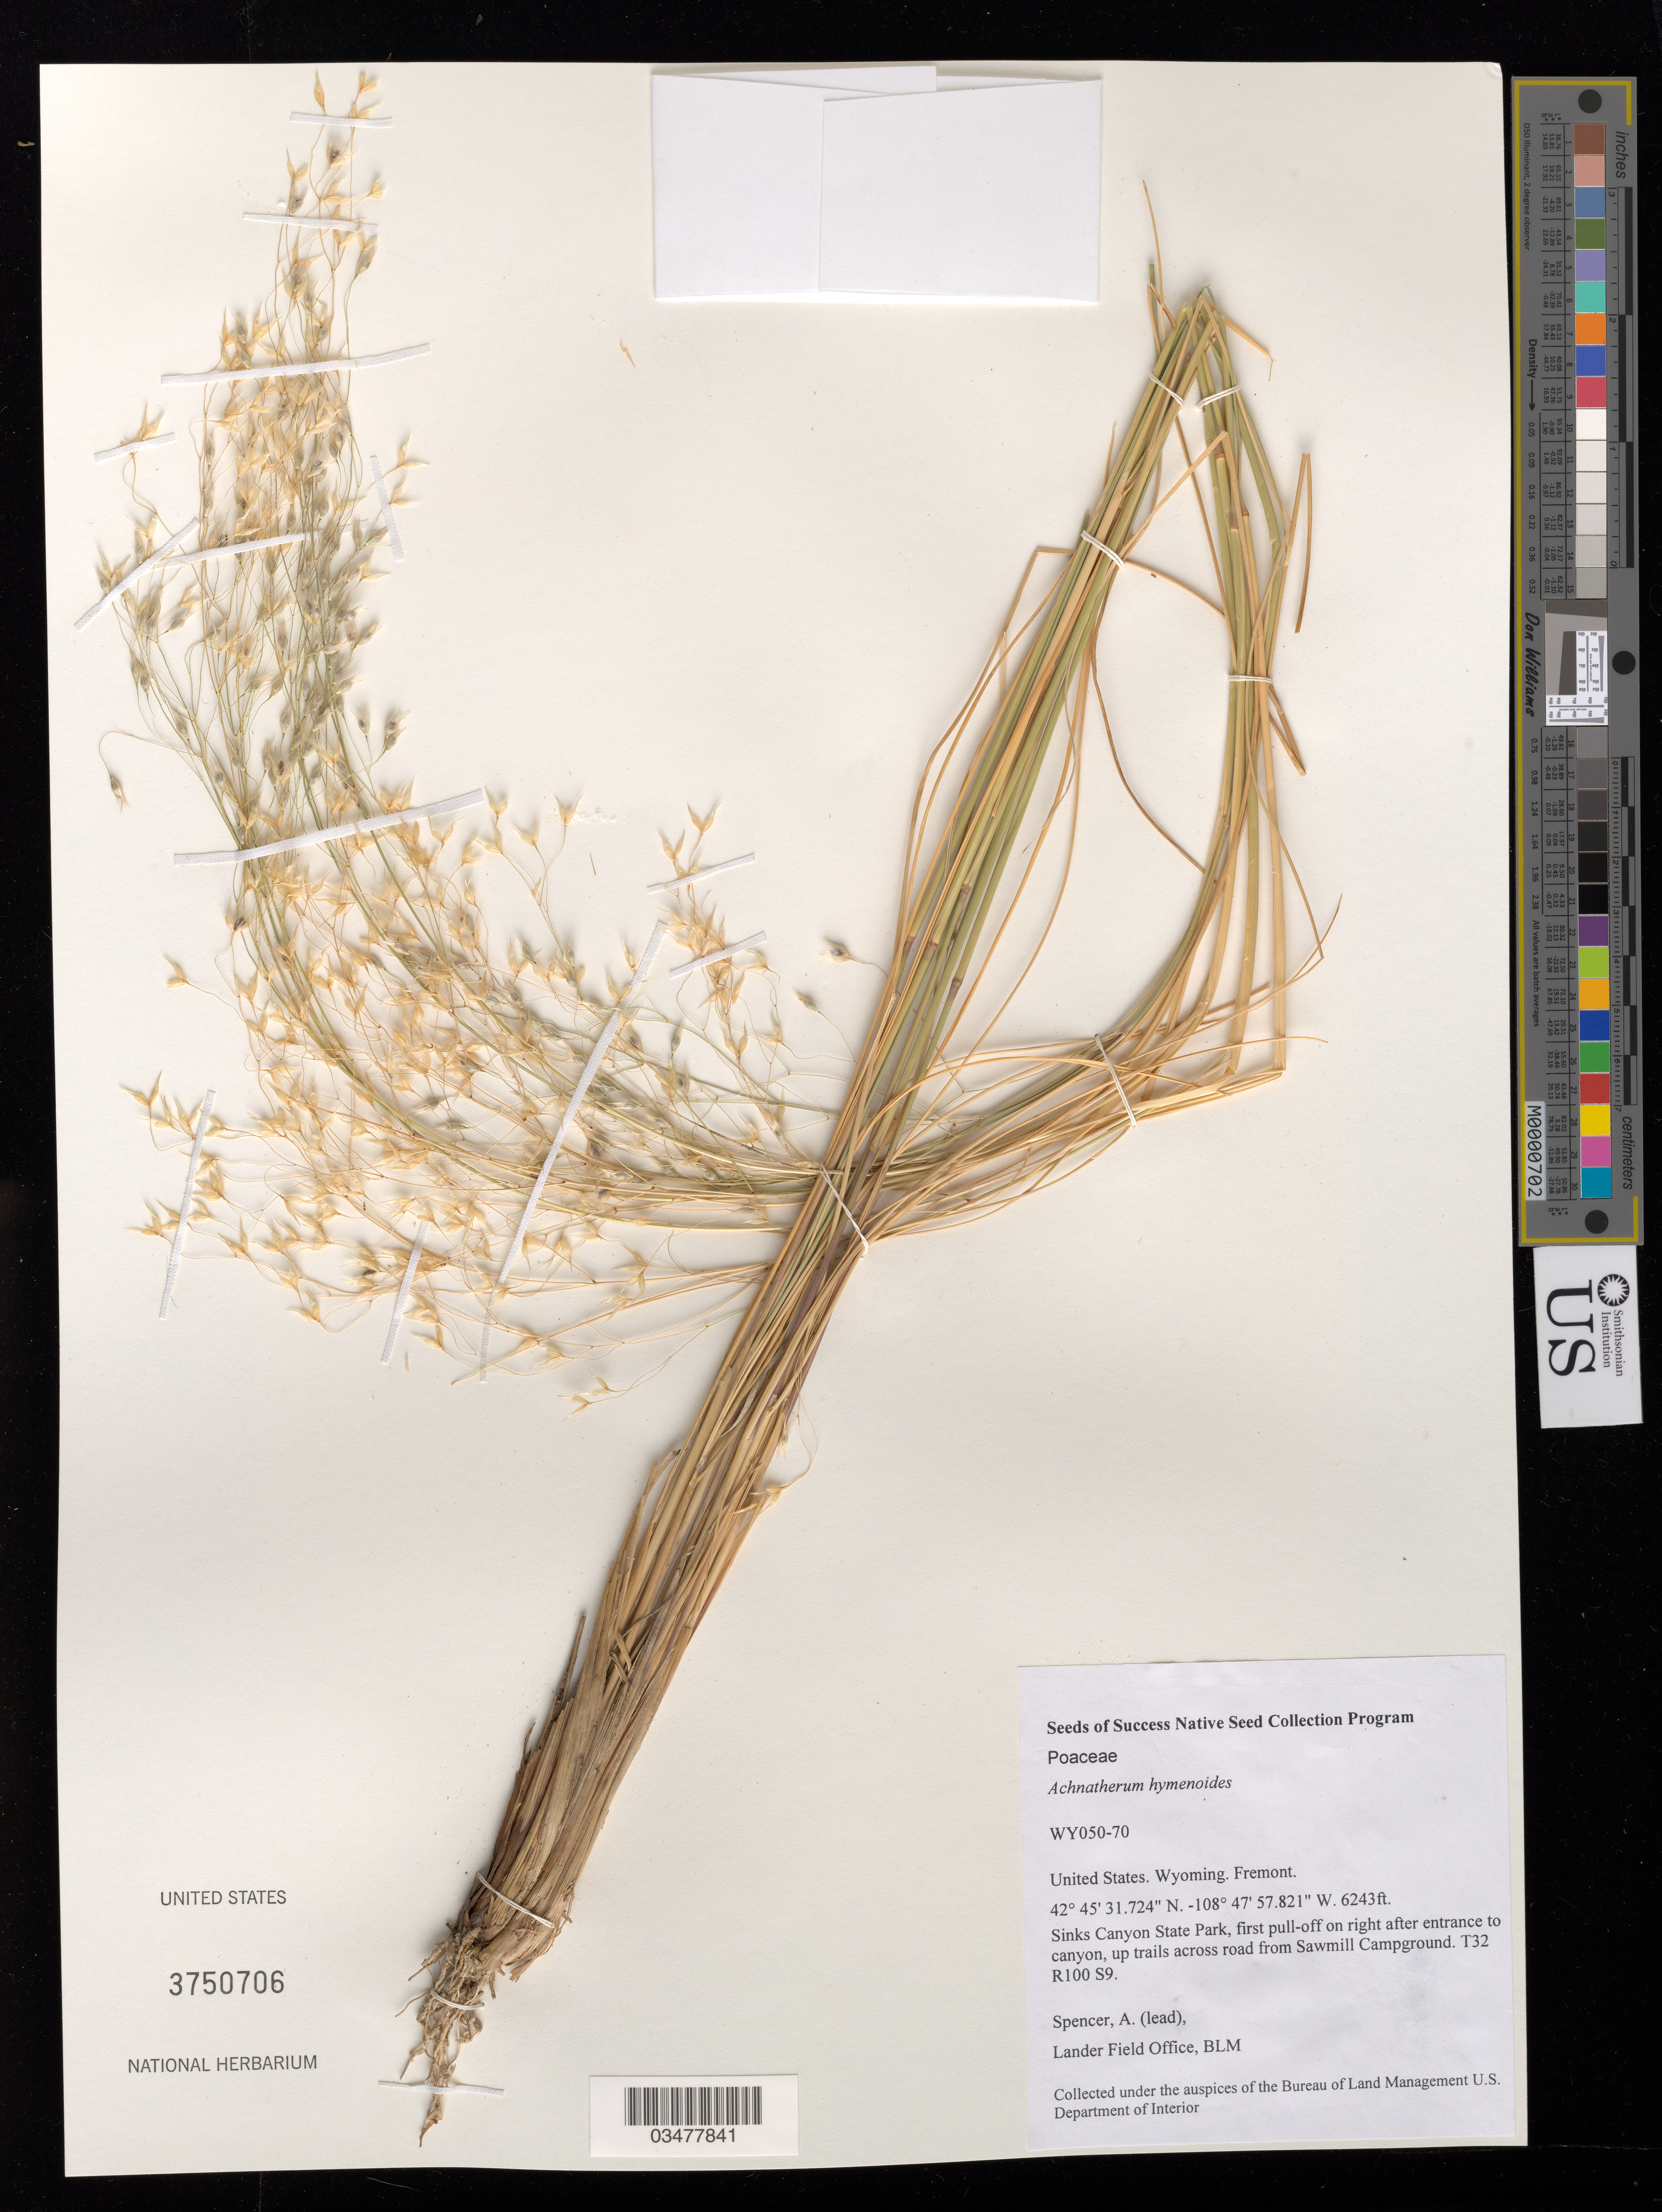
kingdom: Plantae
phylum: Tracheophyta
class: Liliopsida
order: Poales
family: Poaceae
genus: Achnatherum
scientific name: Achnatherum hymenoides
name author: (Roem. & Schult.) Barkworth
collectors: A. Spencer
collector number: WY050-70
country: United States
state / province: Wyoming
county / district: Fremont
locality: Sinks Canyon State Park, across from Sawmill Campground. T32 R100 S9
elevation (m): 1903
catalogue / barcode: US 3750706